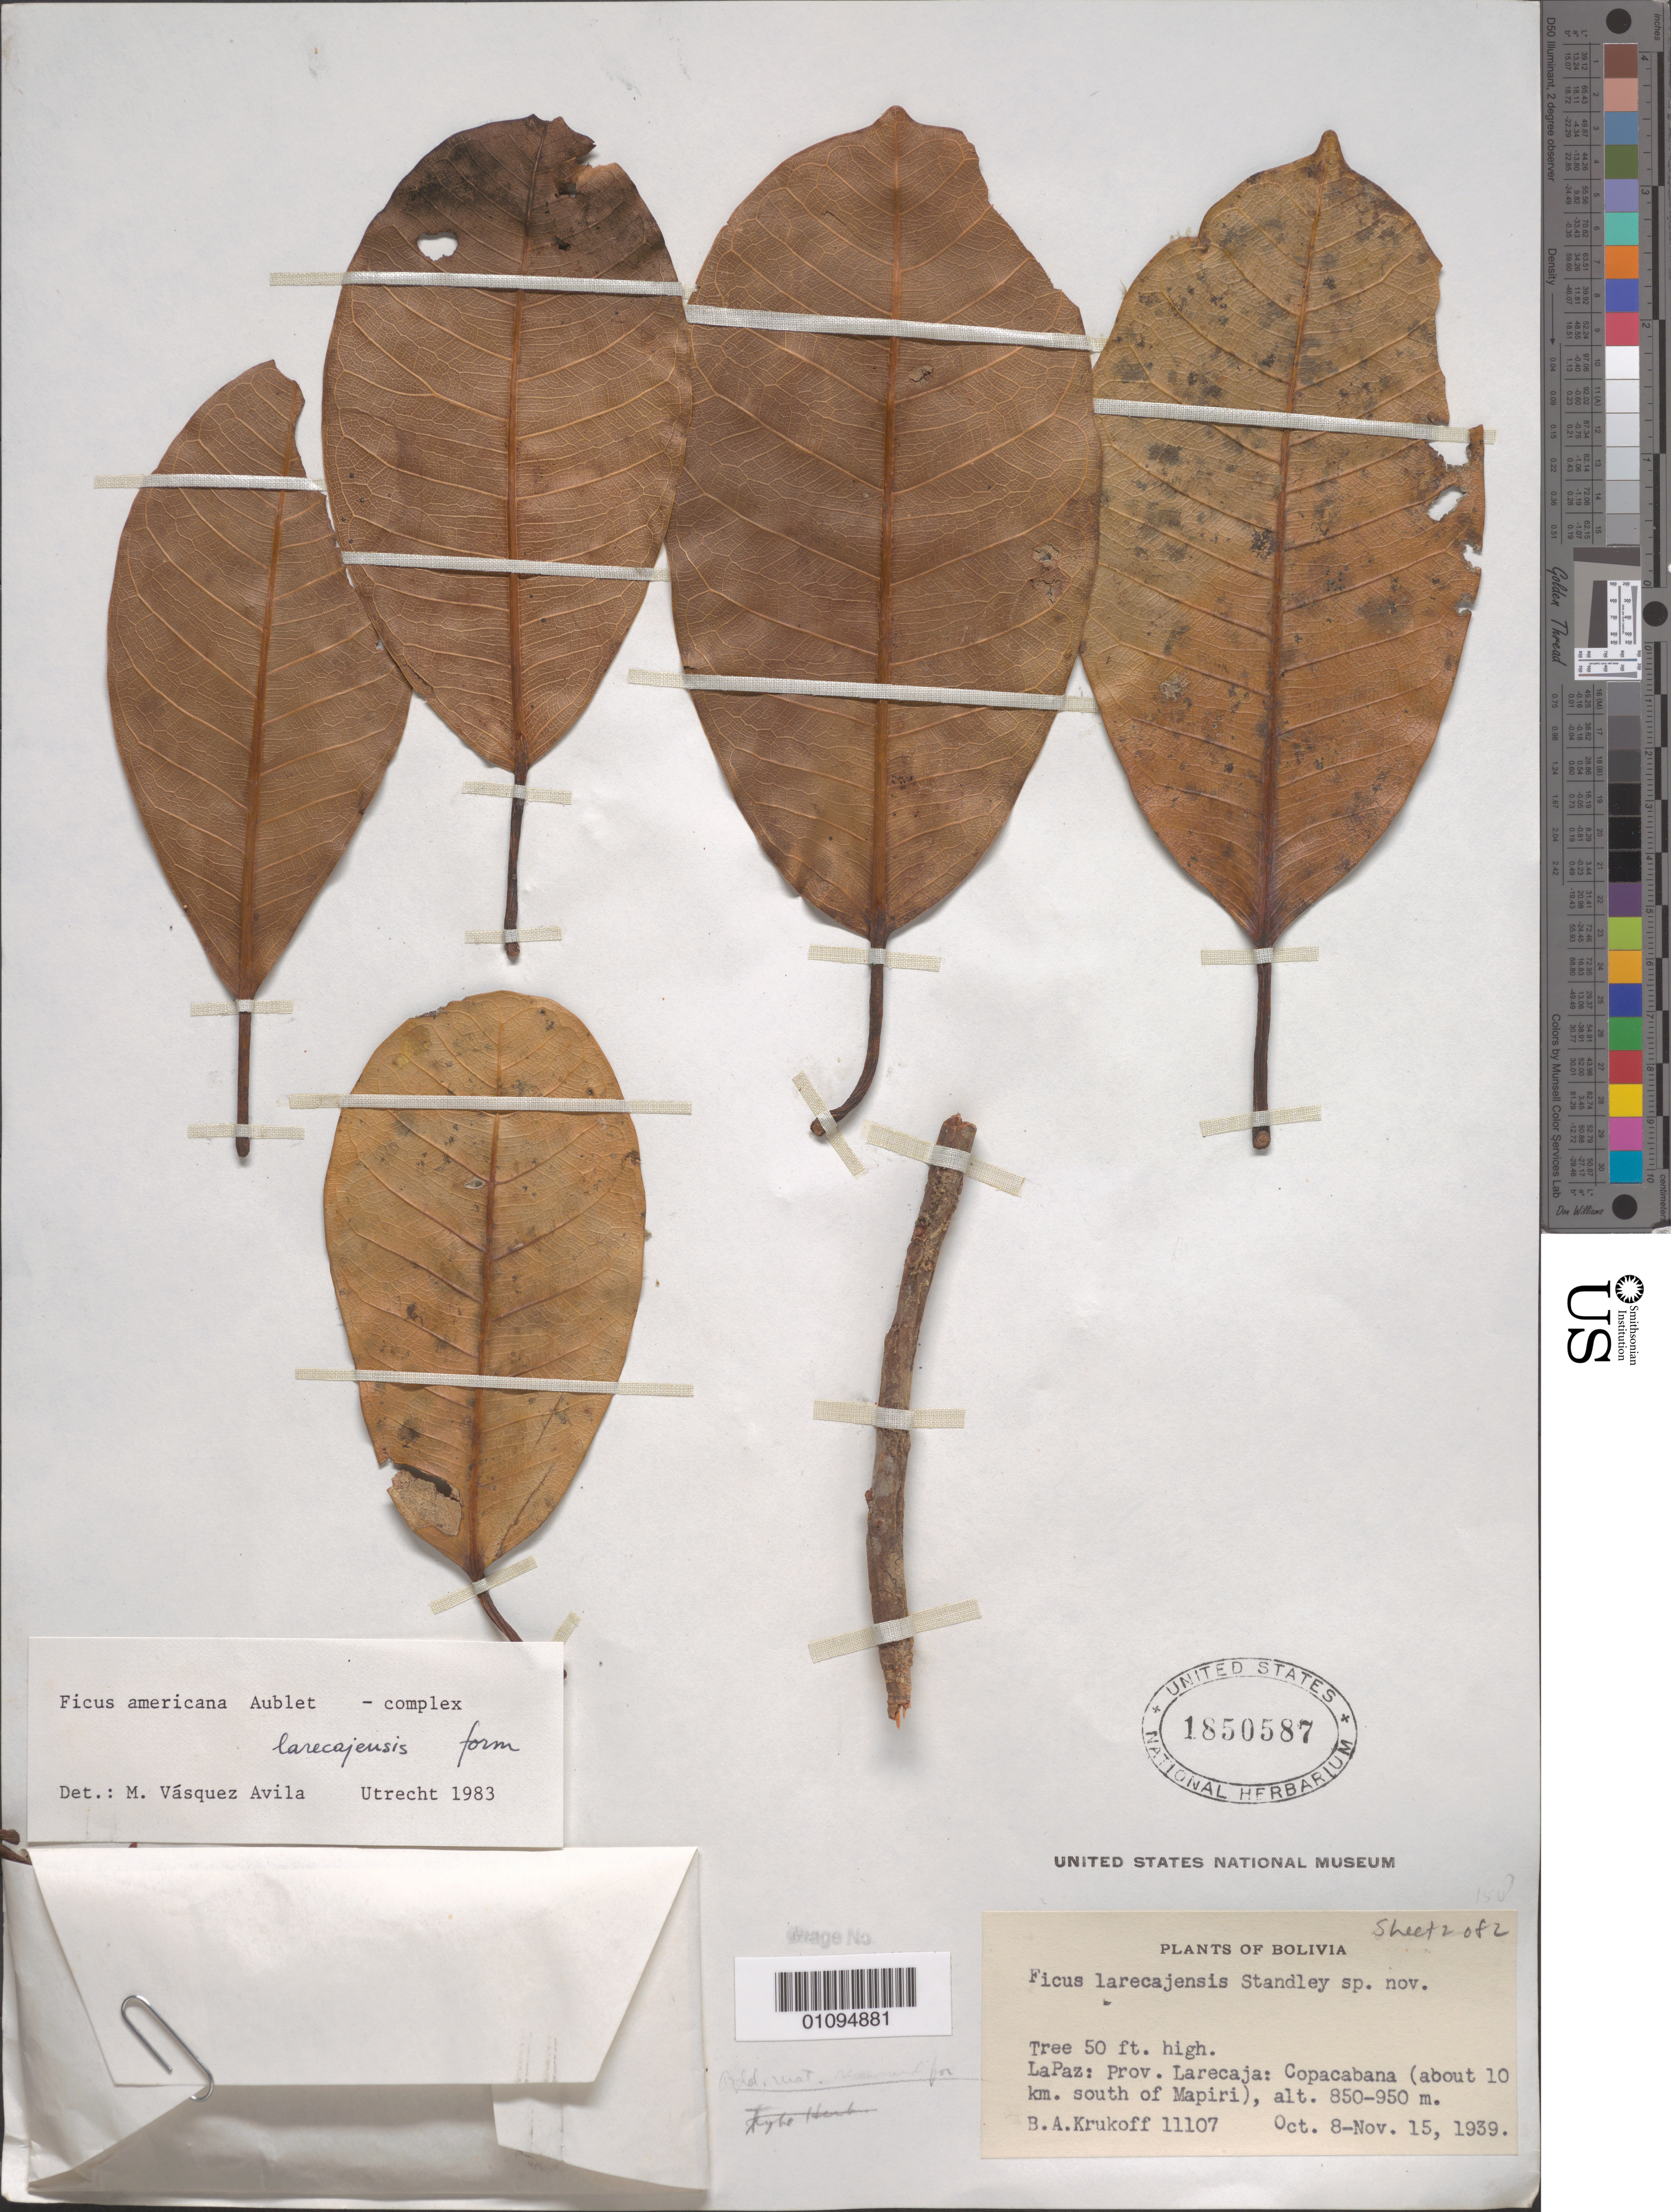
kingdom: Plantae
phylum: Tracheophyta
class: Magnoliopsida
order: Rosales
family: Moraceae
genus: Ficus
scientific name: Ficus americana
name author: Aubl.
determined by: Vázquez A., M. D.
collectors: B. A. Krukoff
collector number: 11107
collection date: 1939-10-08/1939-11-15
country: Bolivia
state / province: La Paz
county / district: Larecaja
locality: Copacabana (about 10 km south of Mapiri).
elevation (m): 850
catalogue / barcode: US 1850587